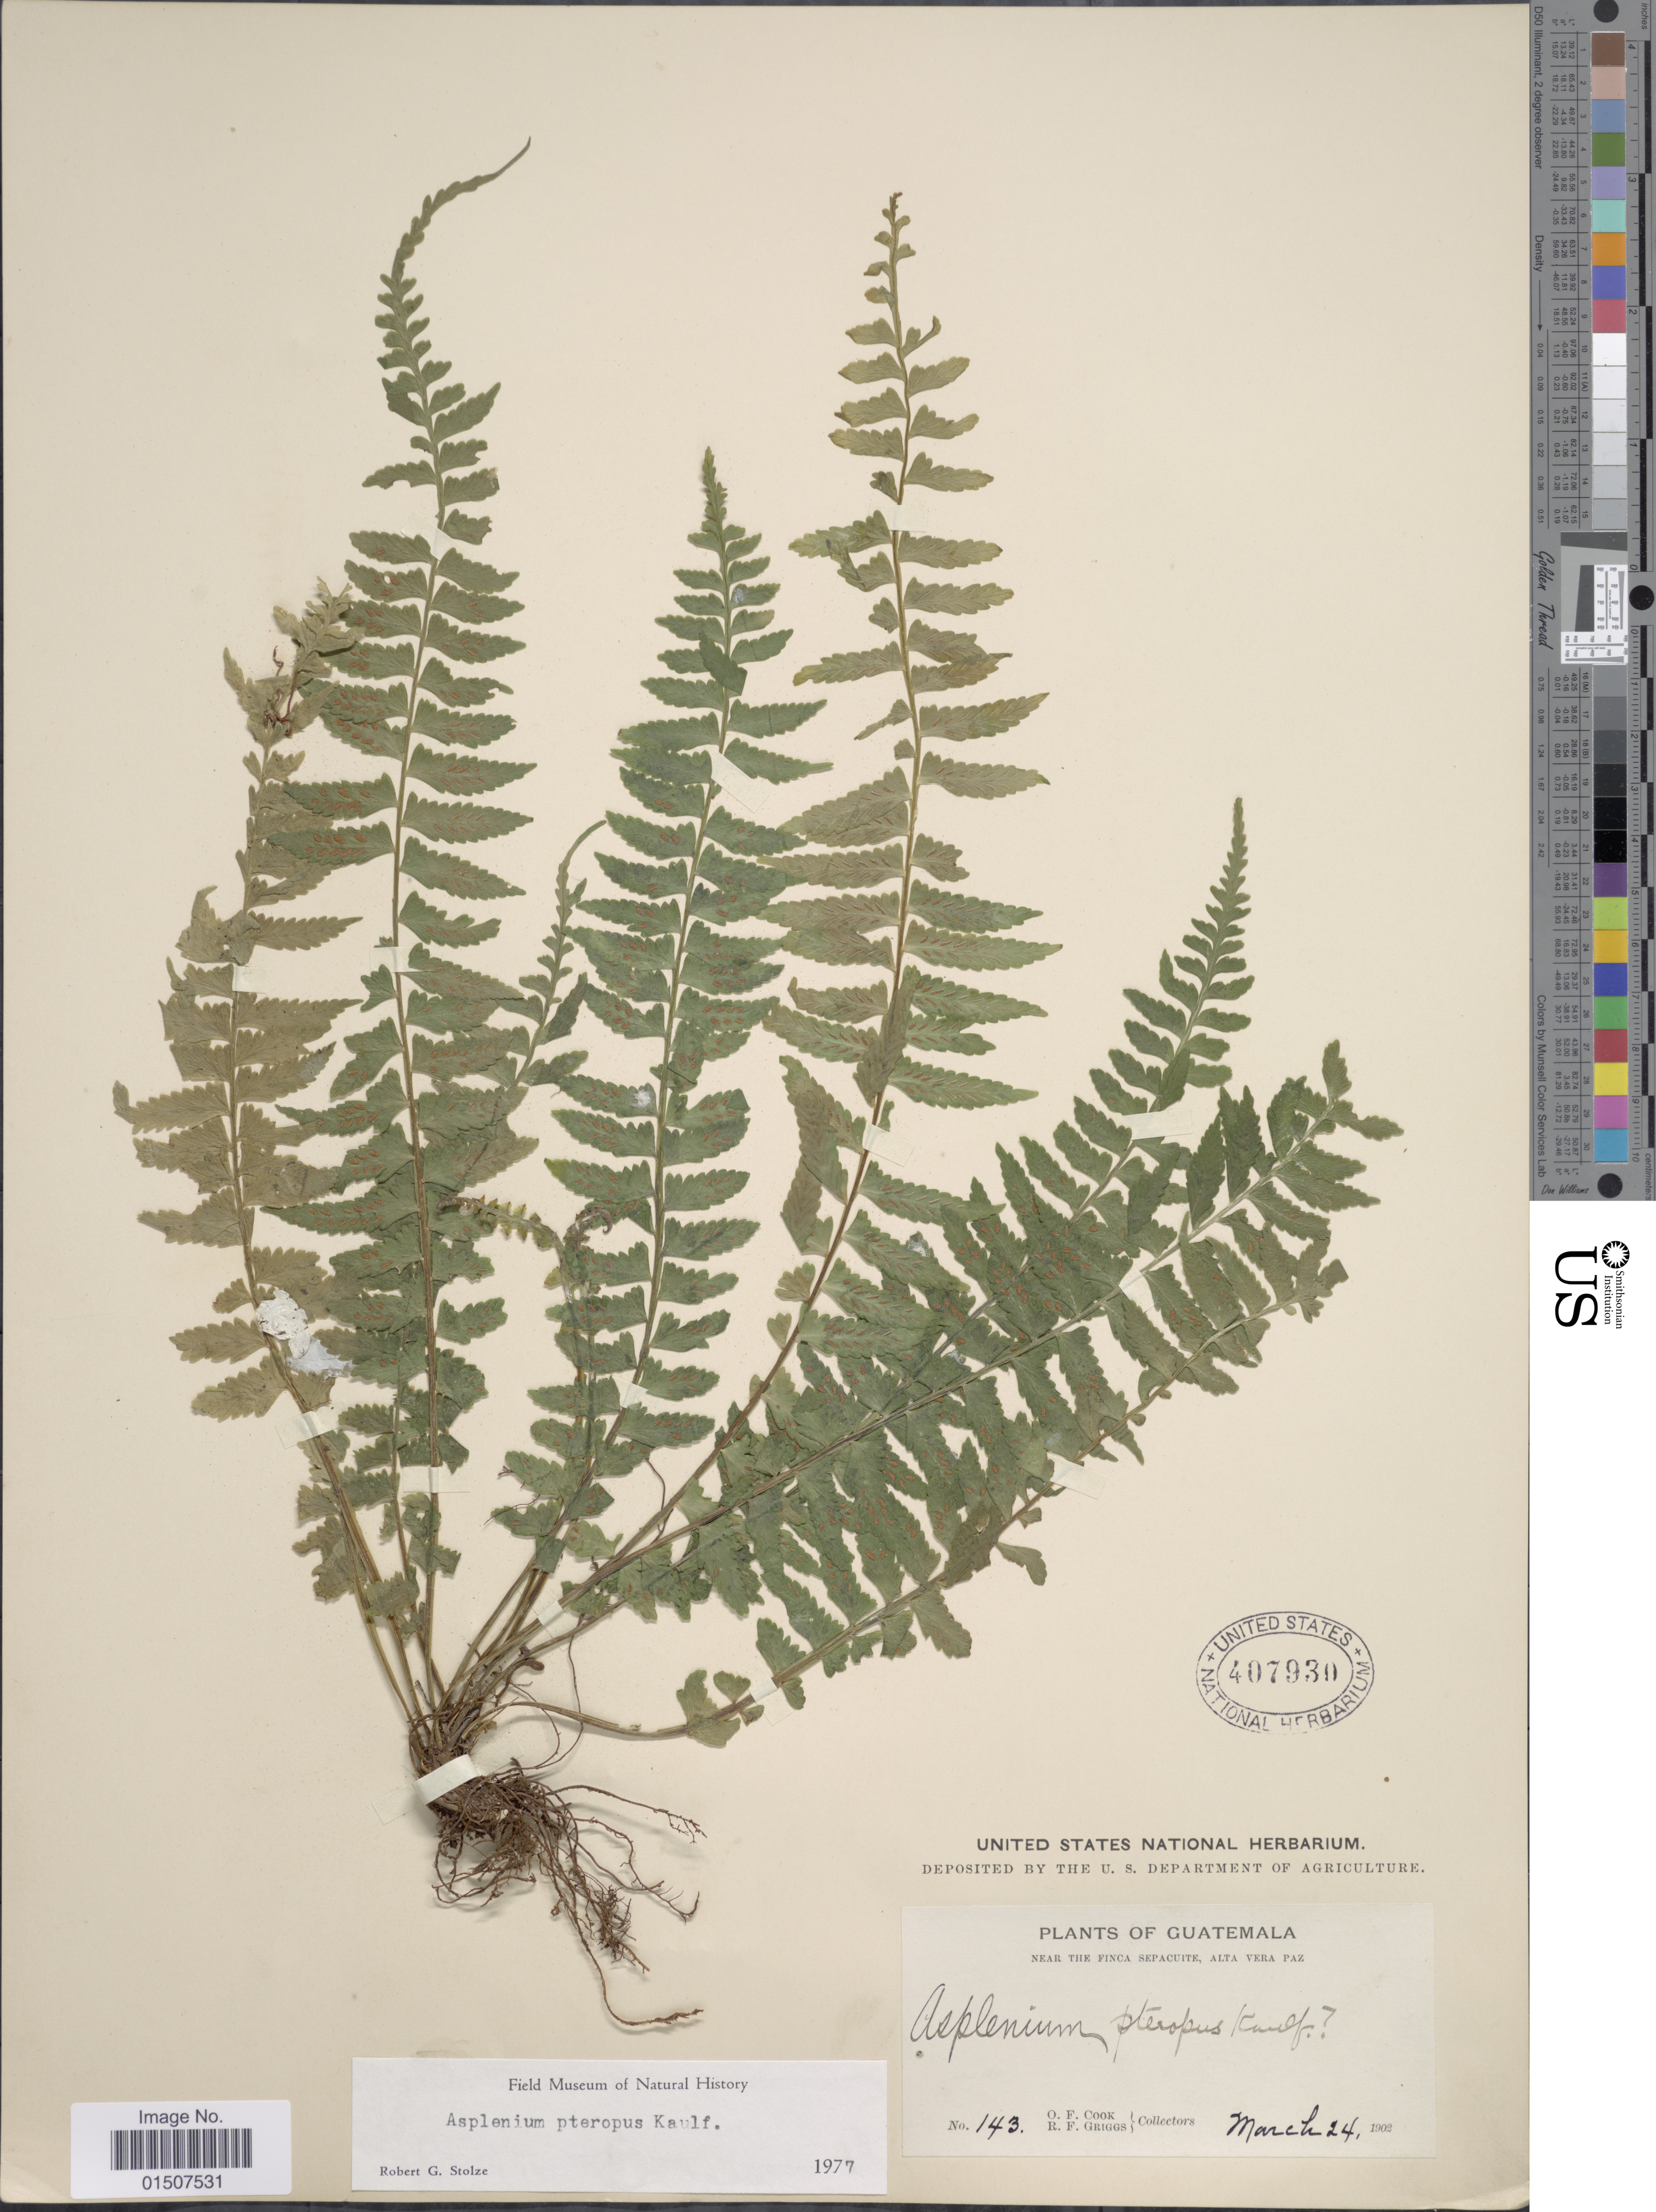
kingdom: Plantae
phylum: Tracheophyta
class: Polypodiopsida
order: Polypodiales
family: Aspleniaceae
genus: Asplenium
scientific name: Asplenium pteropus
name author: Kaulf.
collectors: O. F. Cook & R. F. Griggs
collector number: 143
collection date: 1902-03-24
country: Guatemala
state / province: Alta Verapaz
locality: Near the Finca Sepacuite, Alta Vera Paz.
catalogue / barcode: US 407930